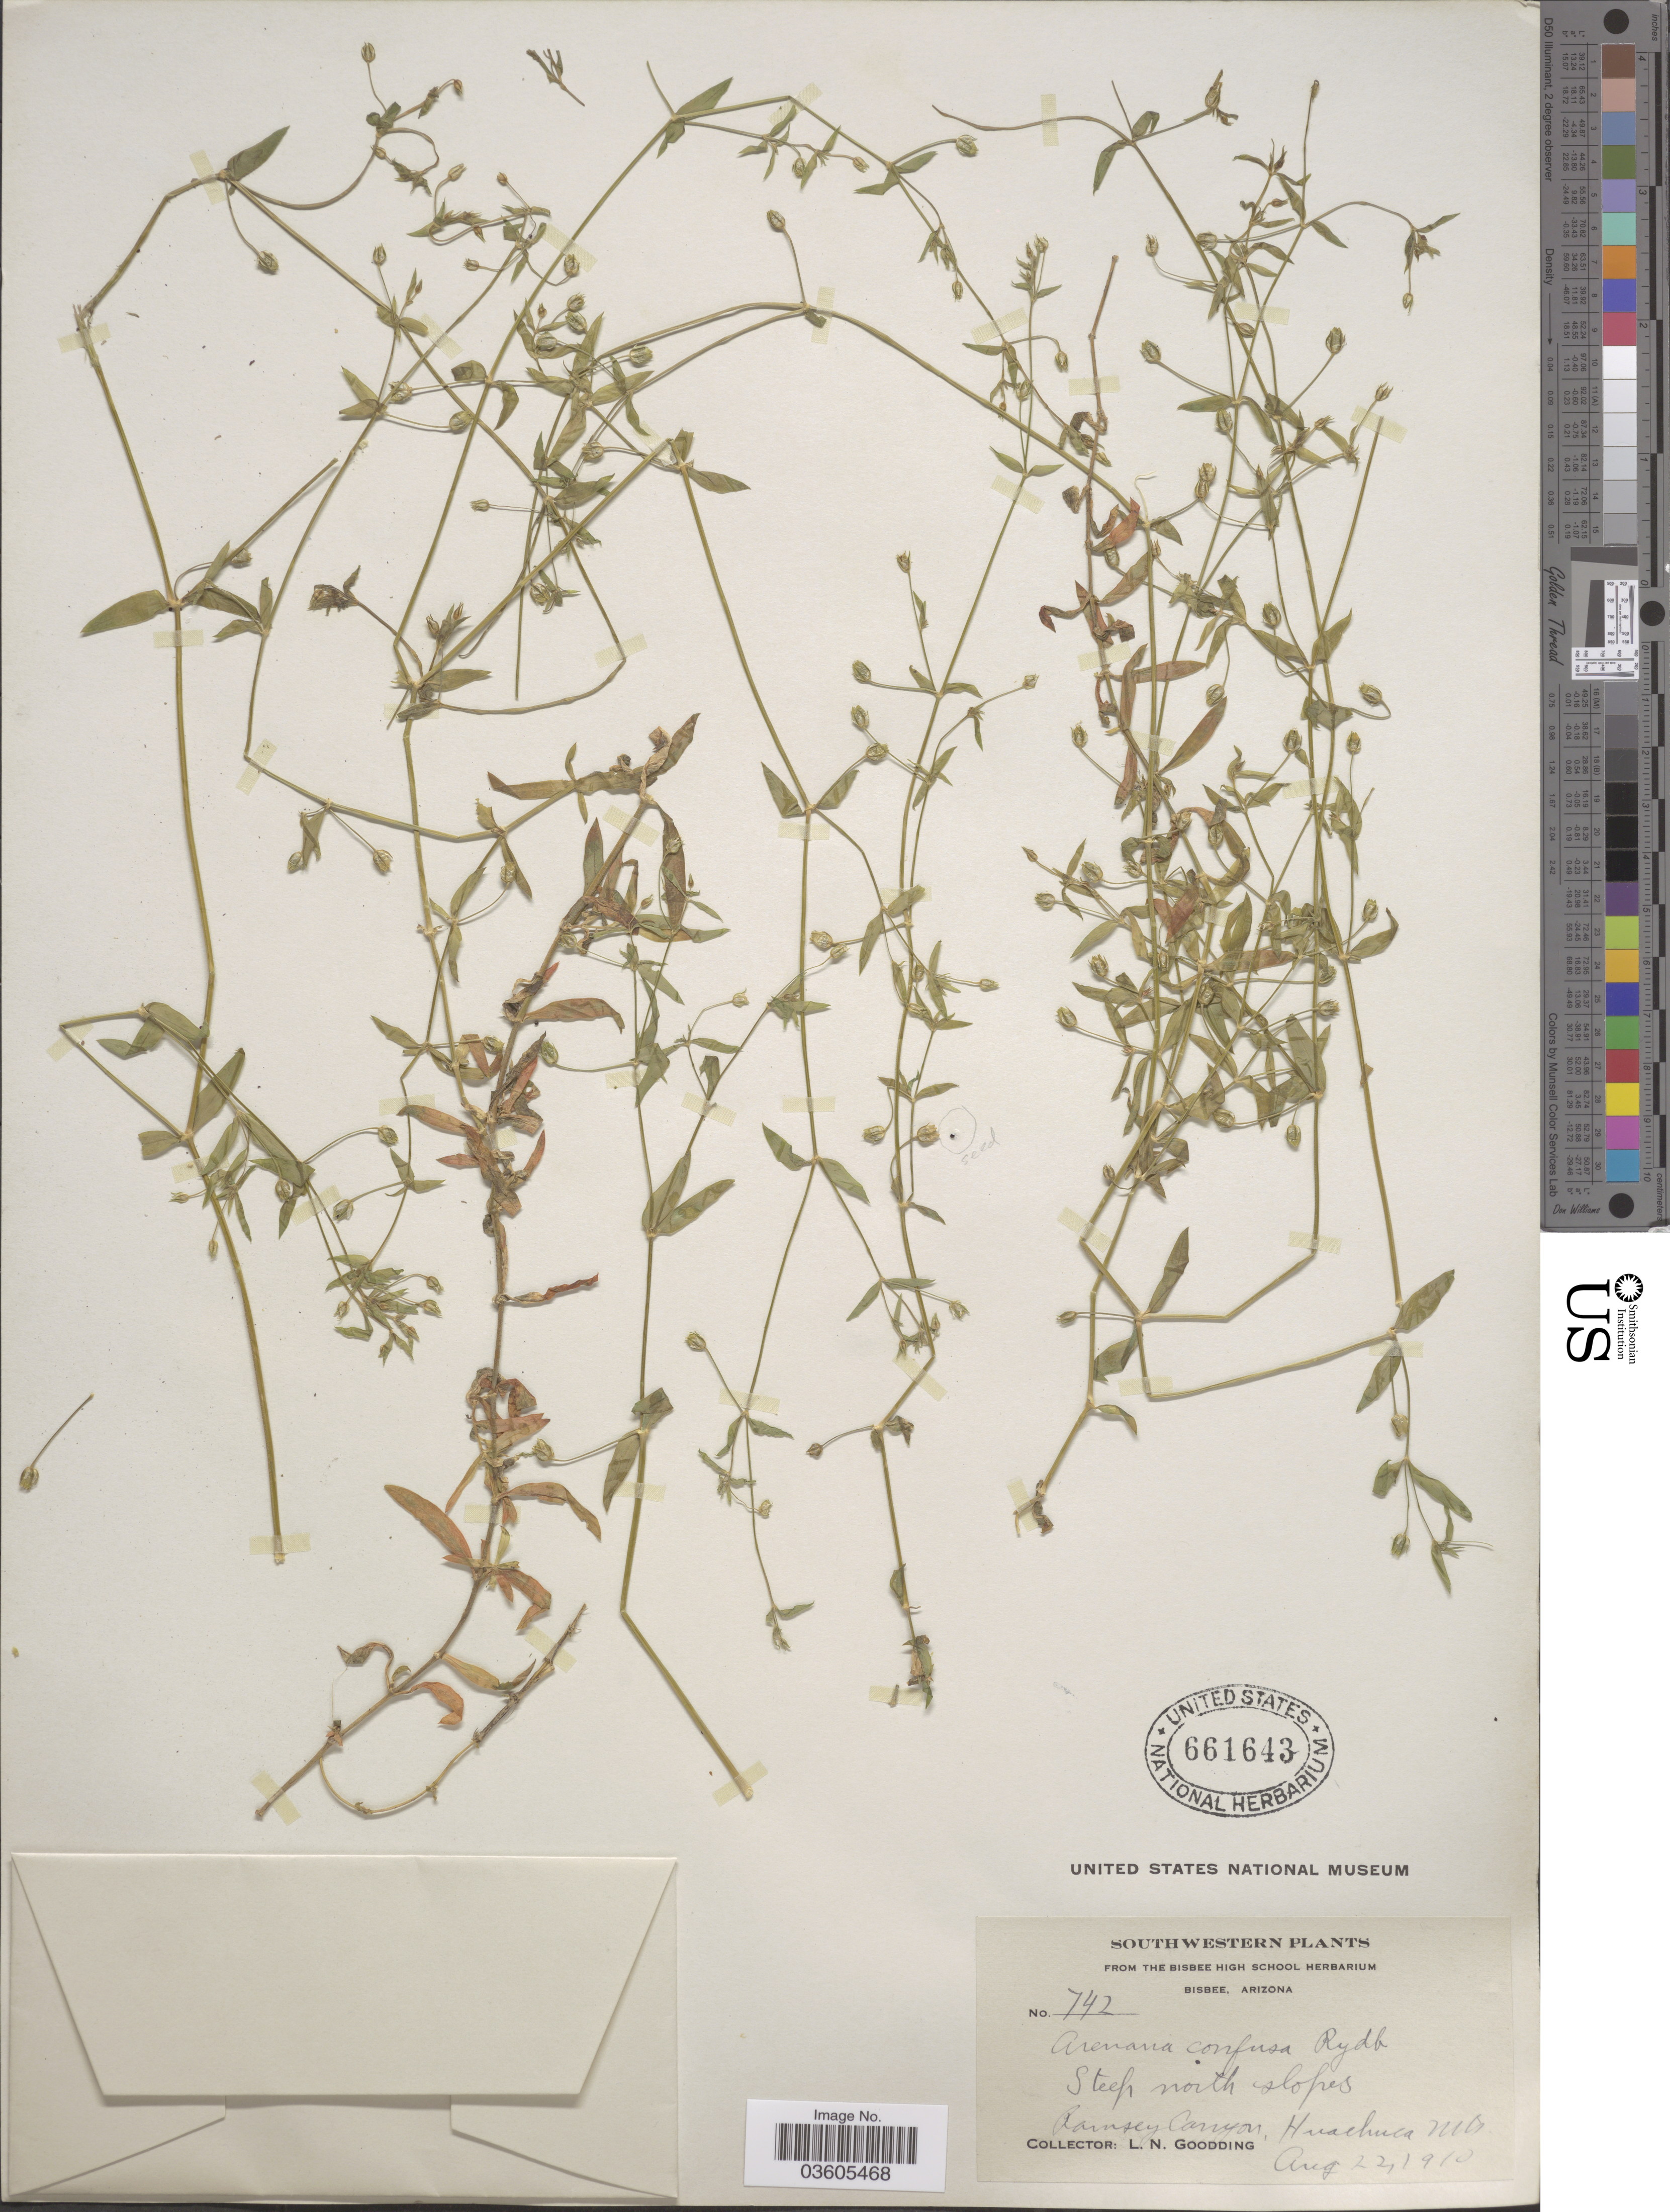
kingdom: Plantae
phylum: Tracheophyta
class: Magnoliopsida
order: Caryophyllales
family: Caryophyllaceae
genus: Arenaria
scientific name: Arenaria confusa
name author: Rydb.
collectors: L. N. Goodding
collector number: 742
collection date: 1910-08-22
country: United States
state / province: Arizona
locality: Southwestern. Steep north slopes. Ramsey Canyon, Huachuca Mts.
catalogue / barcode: US 661643